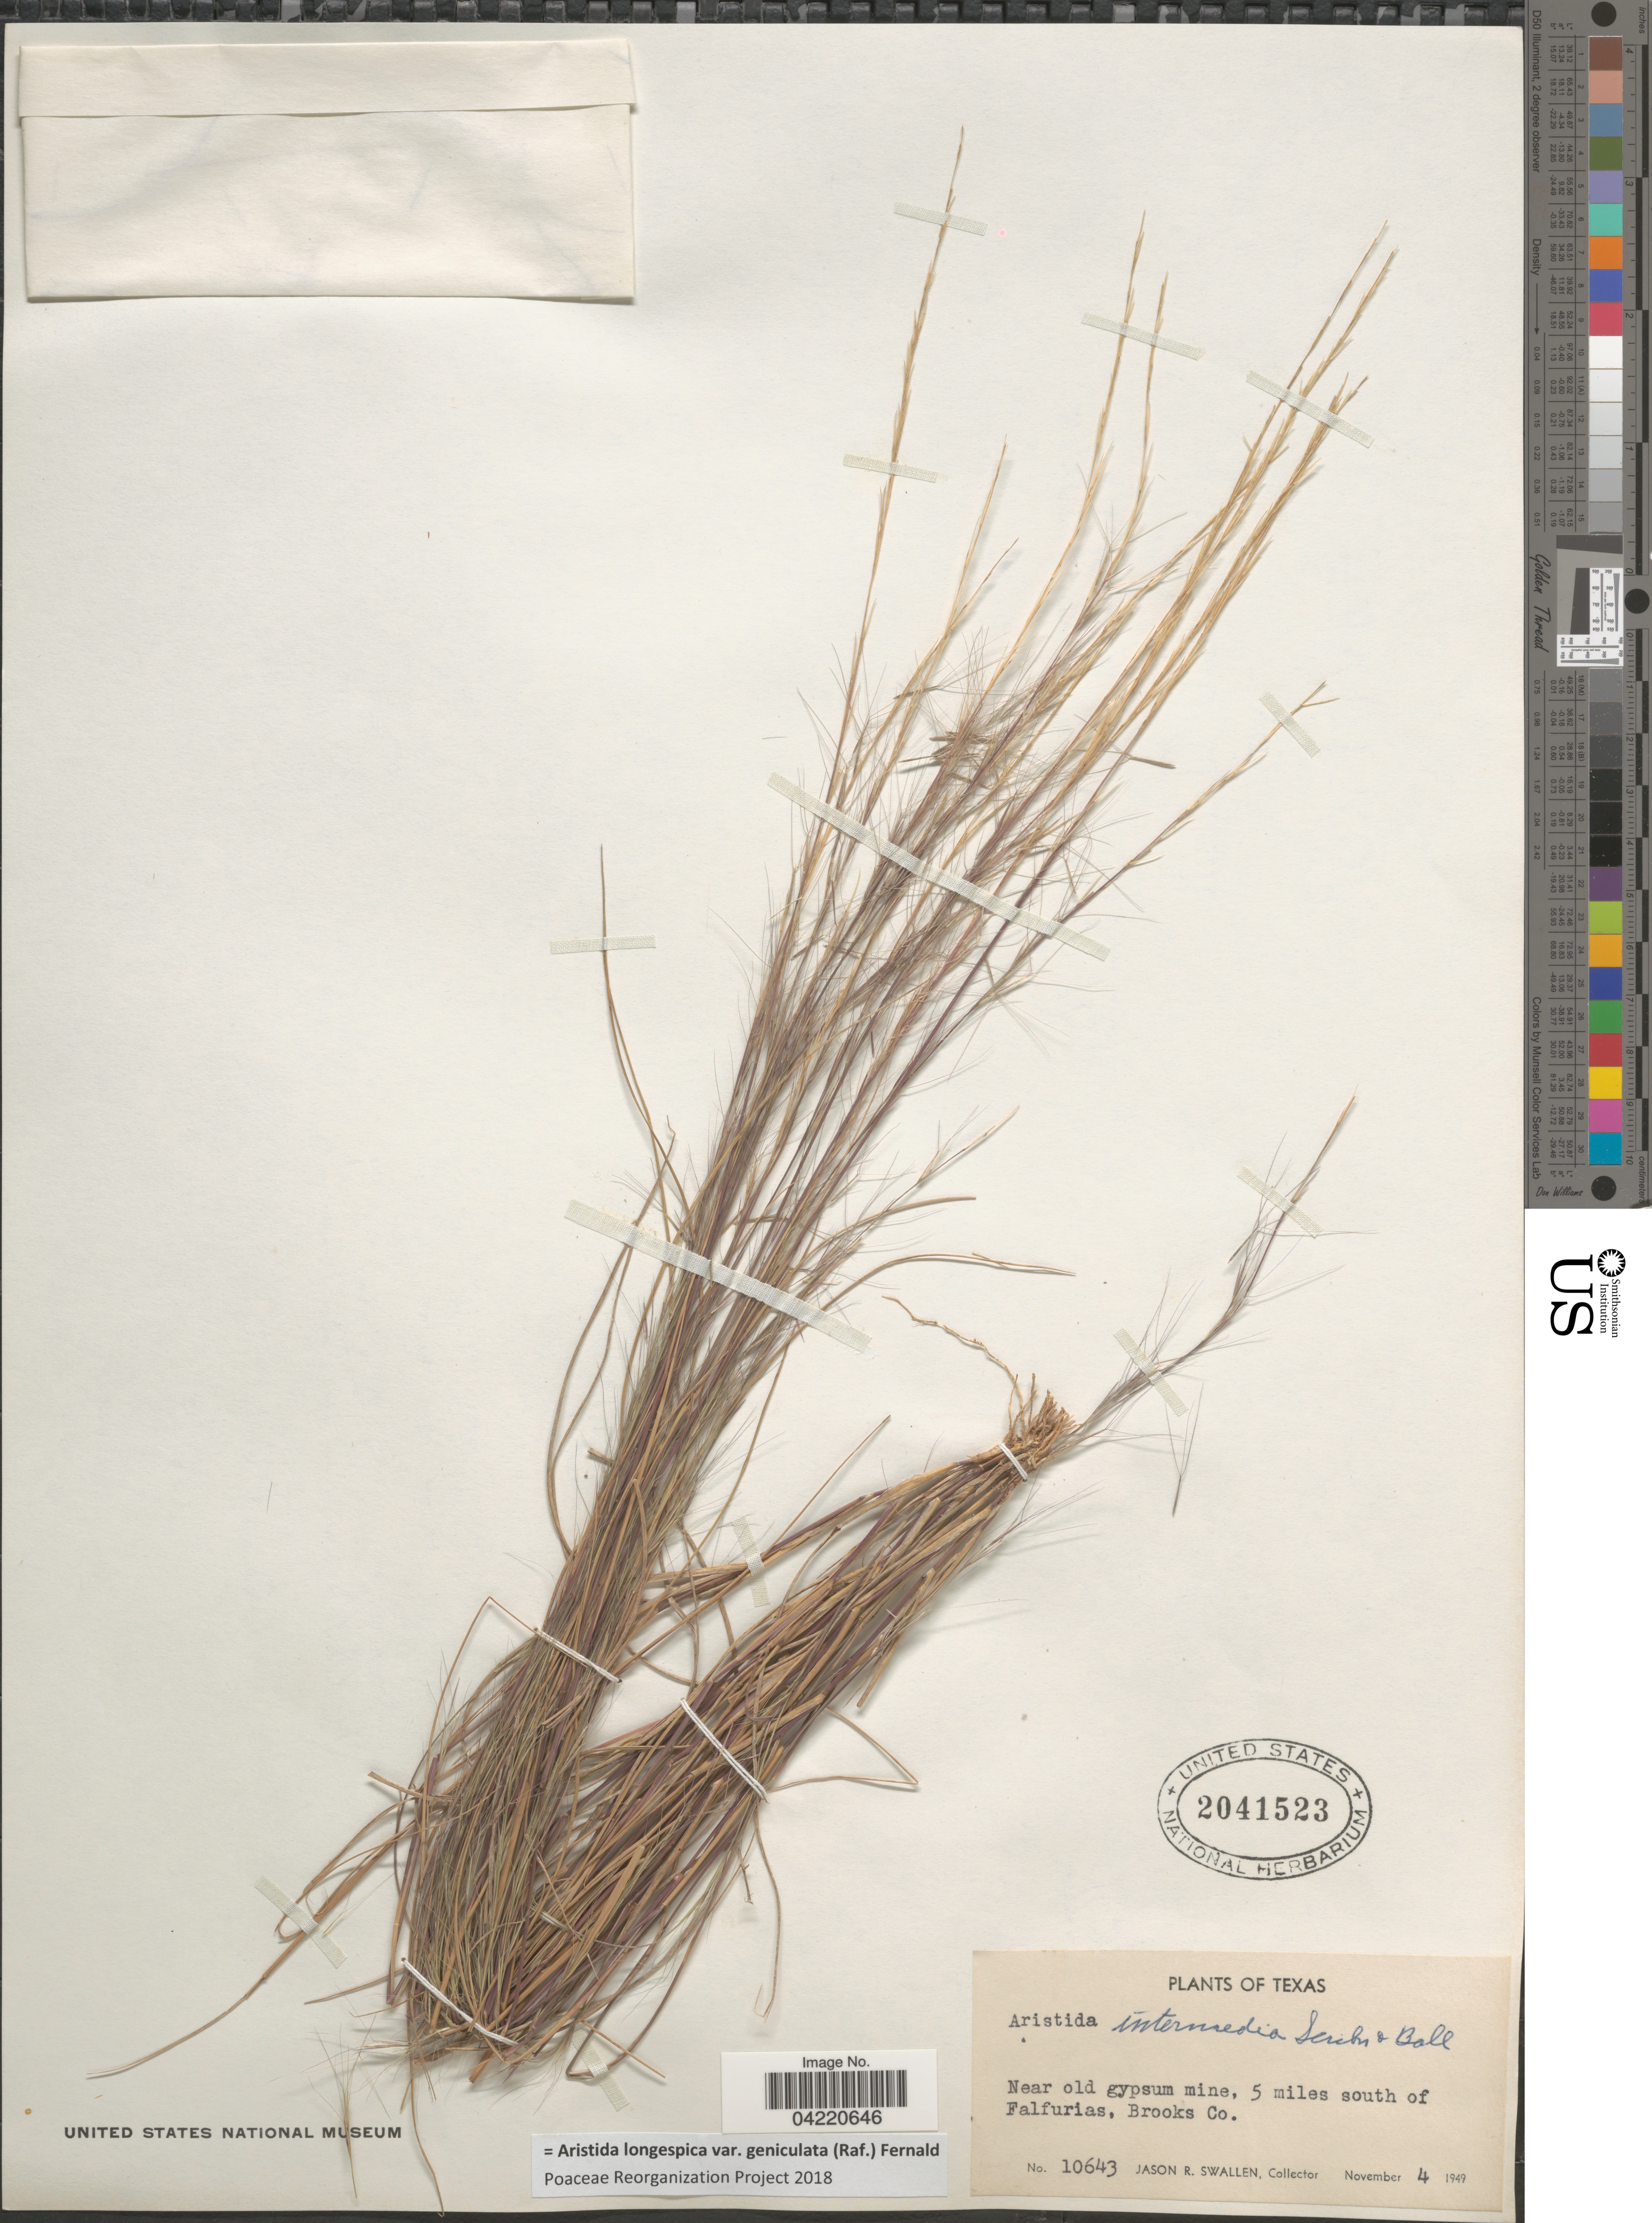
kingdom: Plantae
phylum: Tracheophyta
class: Liliopsida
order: Poales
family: Poaceae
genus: Aristida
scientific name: Aristida longespica var. geniculata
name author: (Raf.) Fernald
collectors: J. R. Swallen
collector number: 10643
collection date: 1949-11-04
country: United States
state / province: Texas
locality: Near old gypsum mine, 5 miles south of Falfurias, Brooks Co.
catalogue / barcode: US 2041523